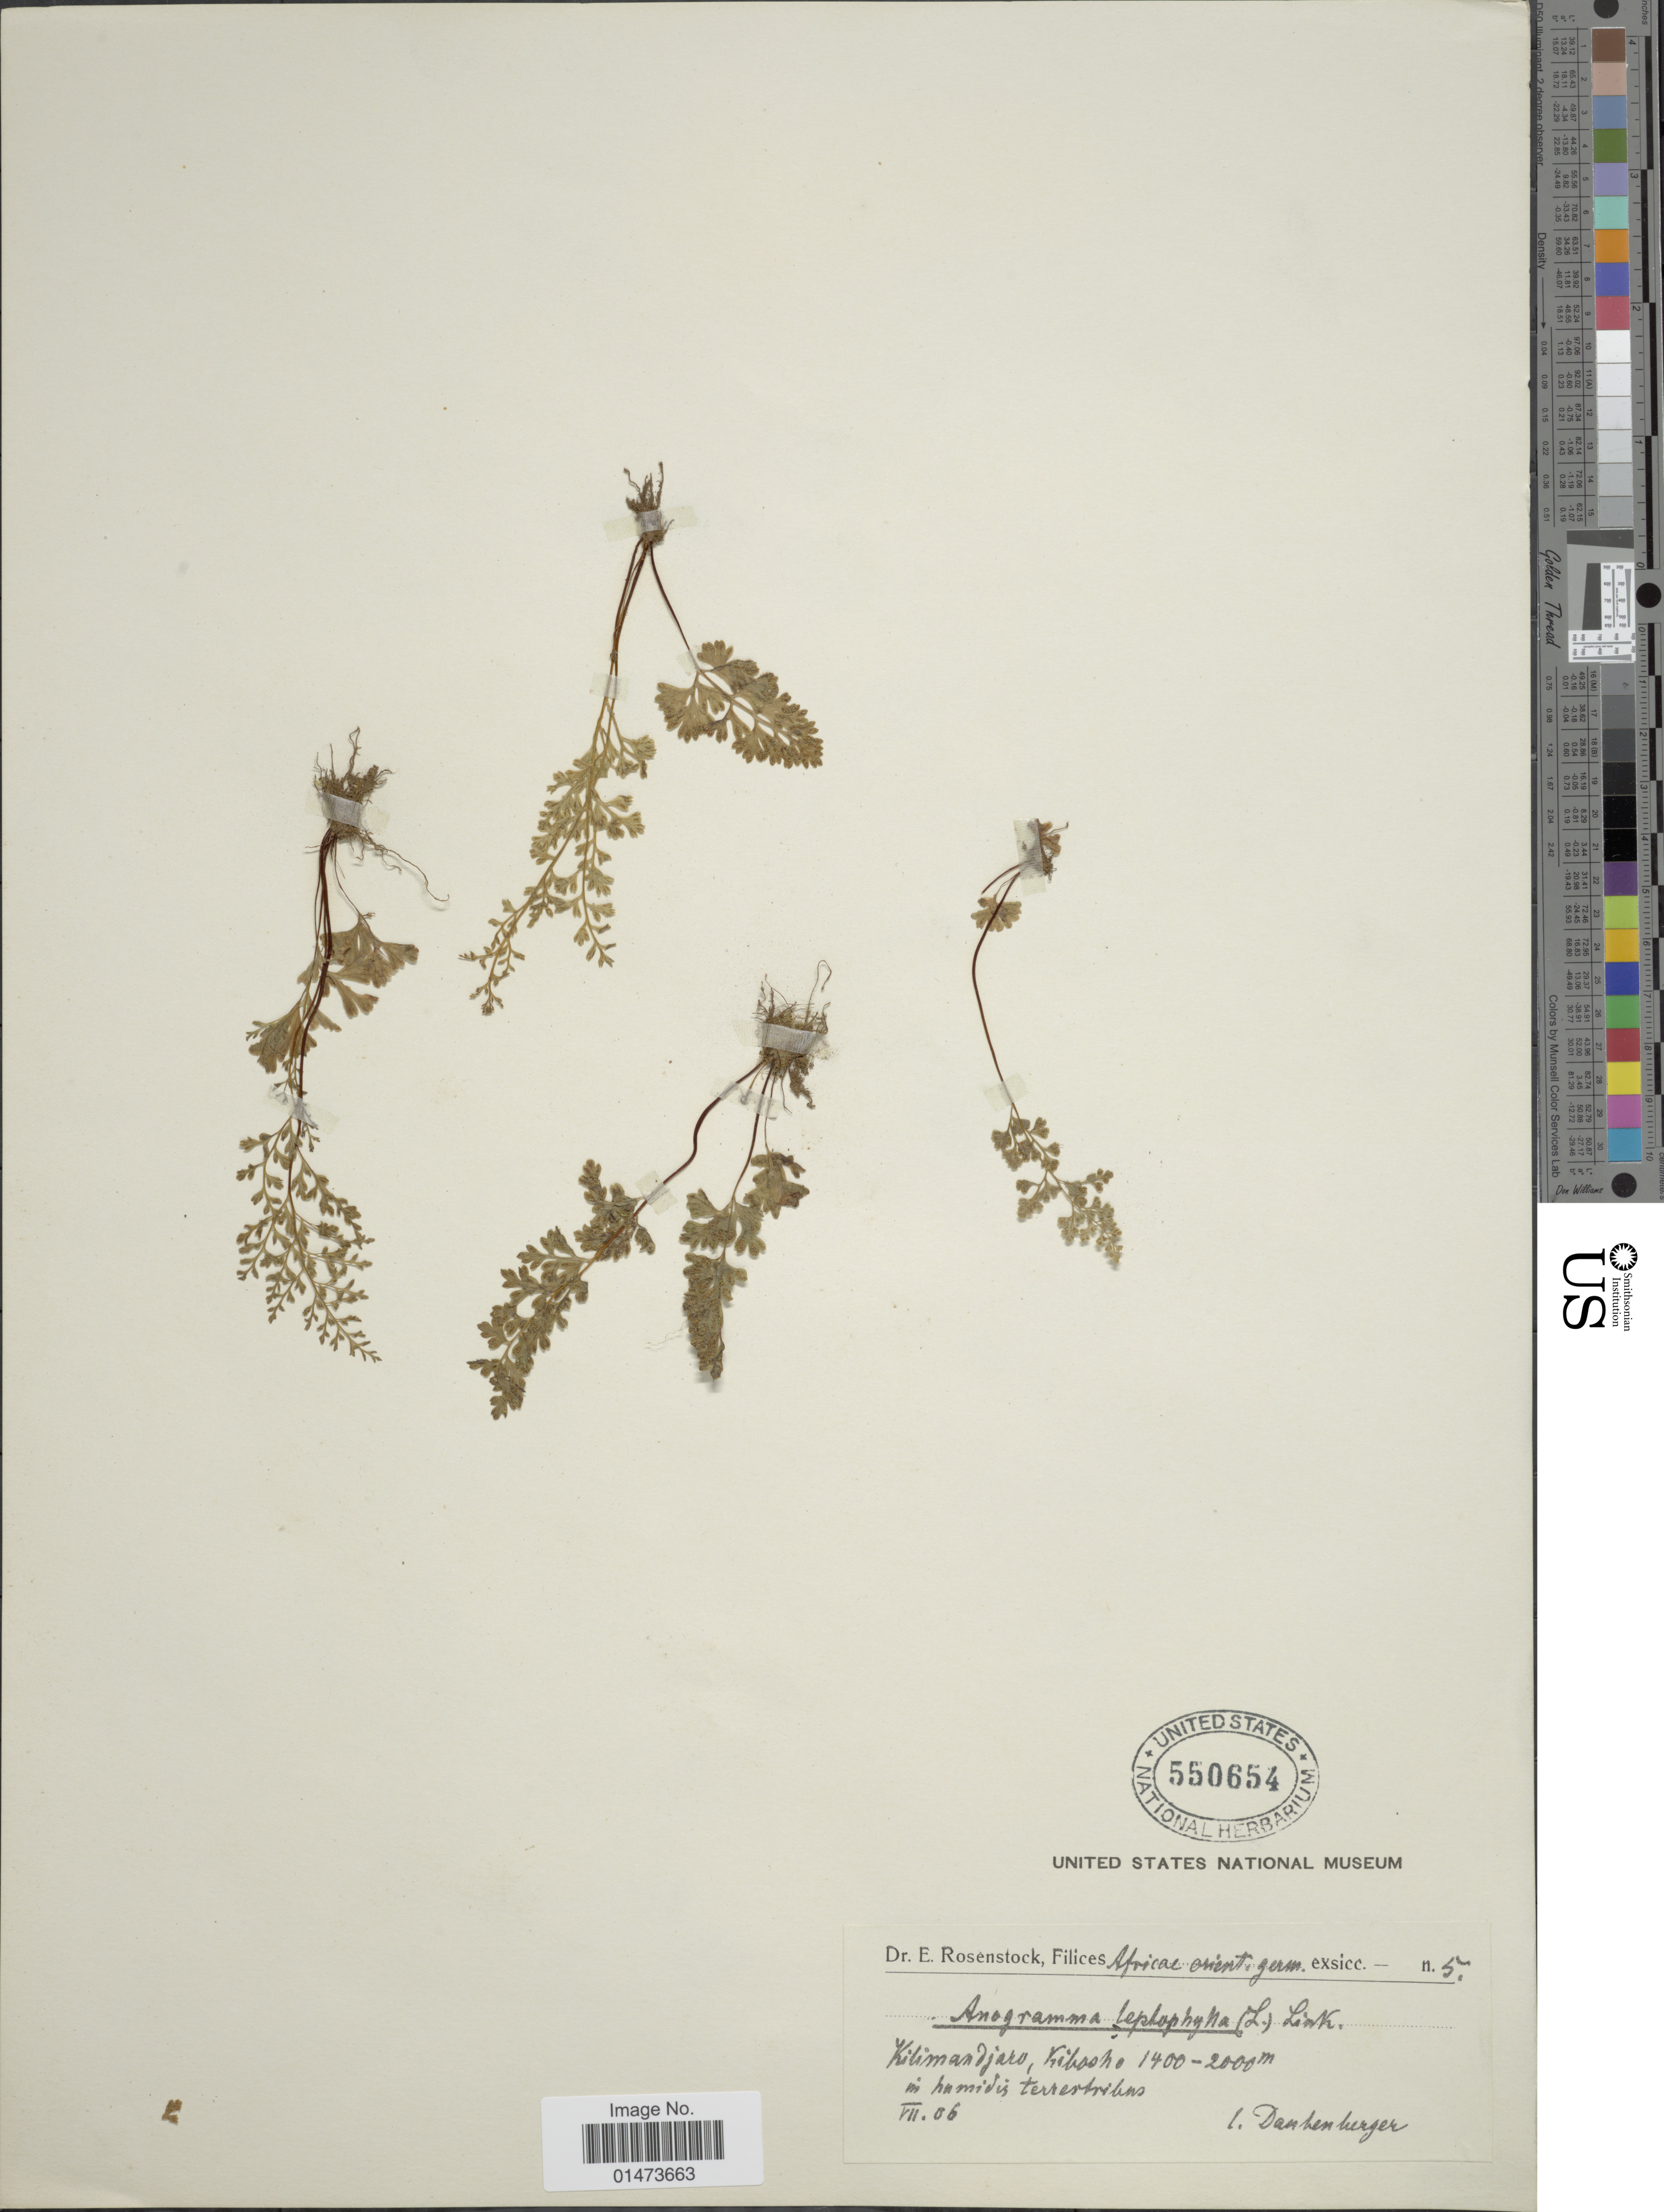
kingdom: Plantae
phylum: Tracheophyta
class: Polypodiopsida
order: Polypodiales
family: Pteridaceae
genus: Anogramma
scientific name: Anogramma leptophylla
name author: (L.) Link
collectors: Danneberger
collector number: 5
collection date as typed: Transcribed d/m/y: /7/6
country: Tanzania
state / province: Kilimanjaro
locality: Kibosho.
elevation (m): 1400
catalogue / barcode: US 550654